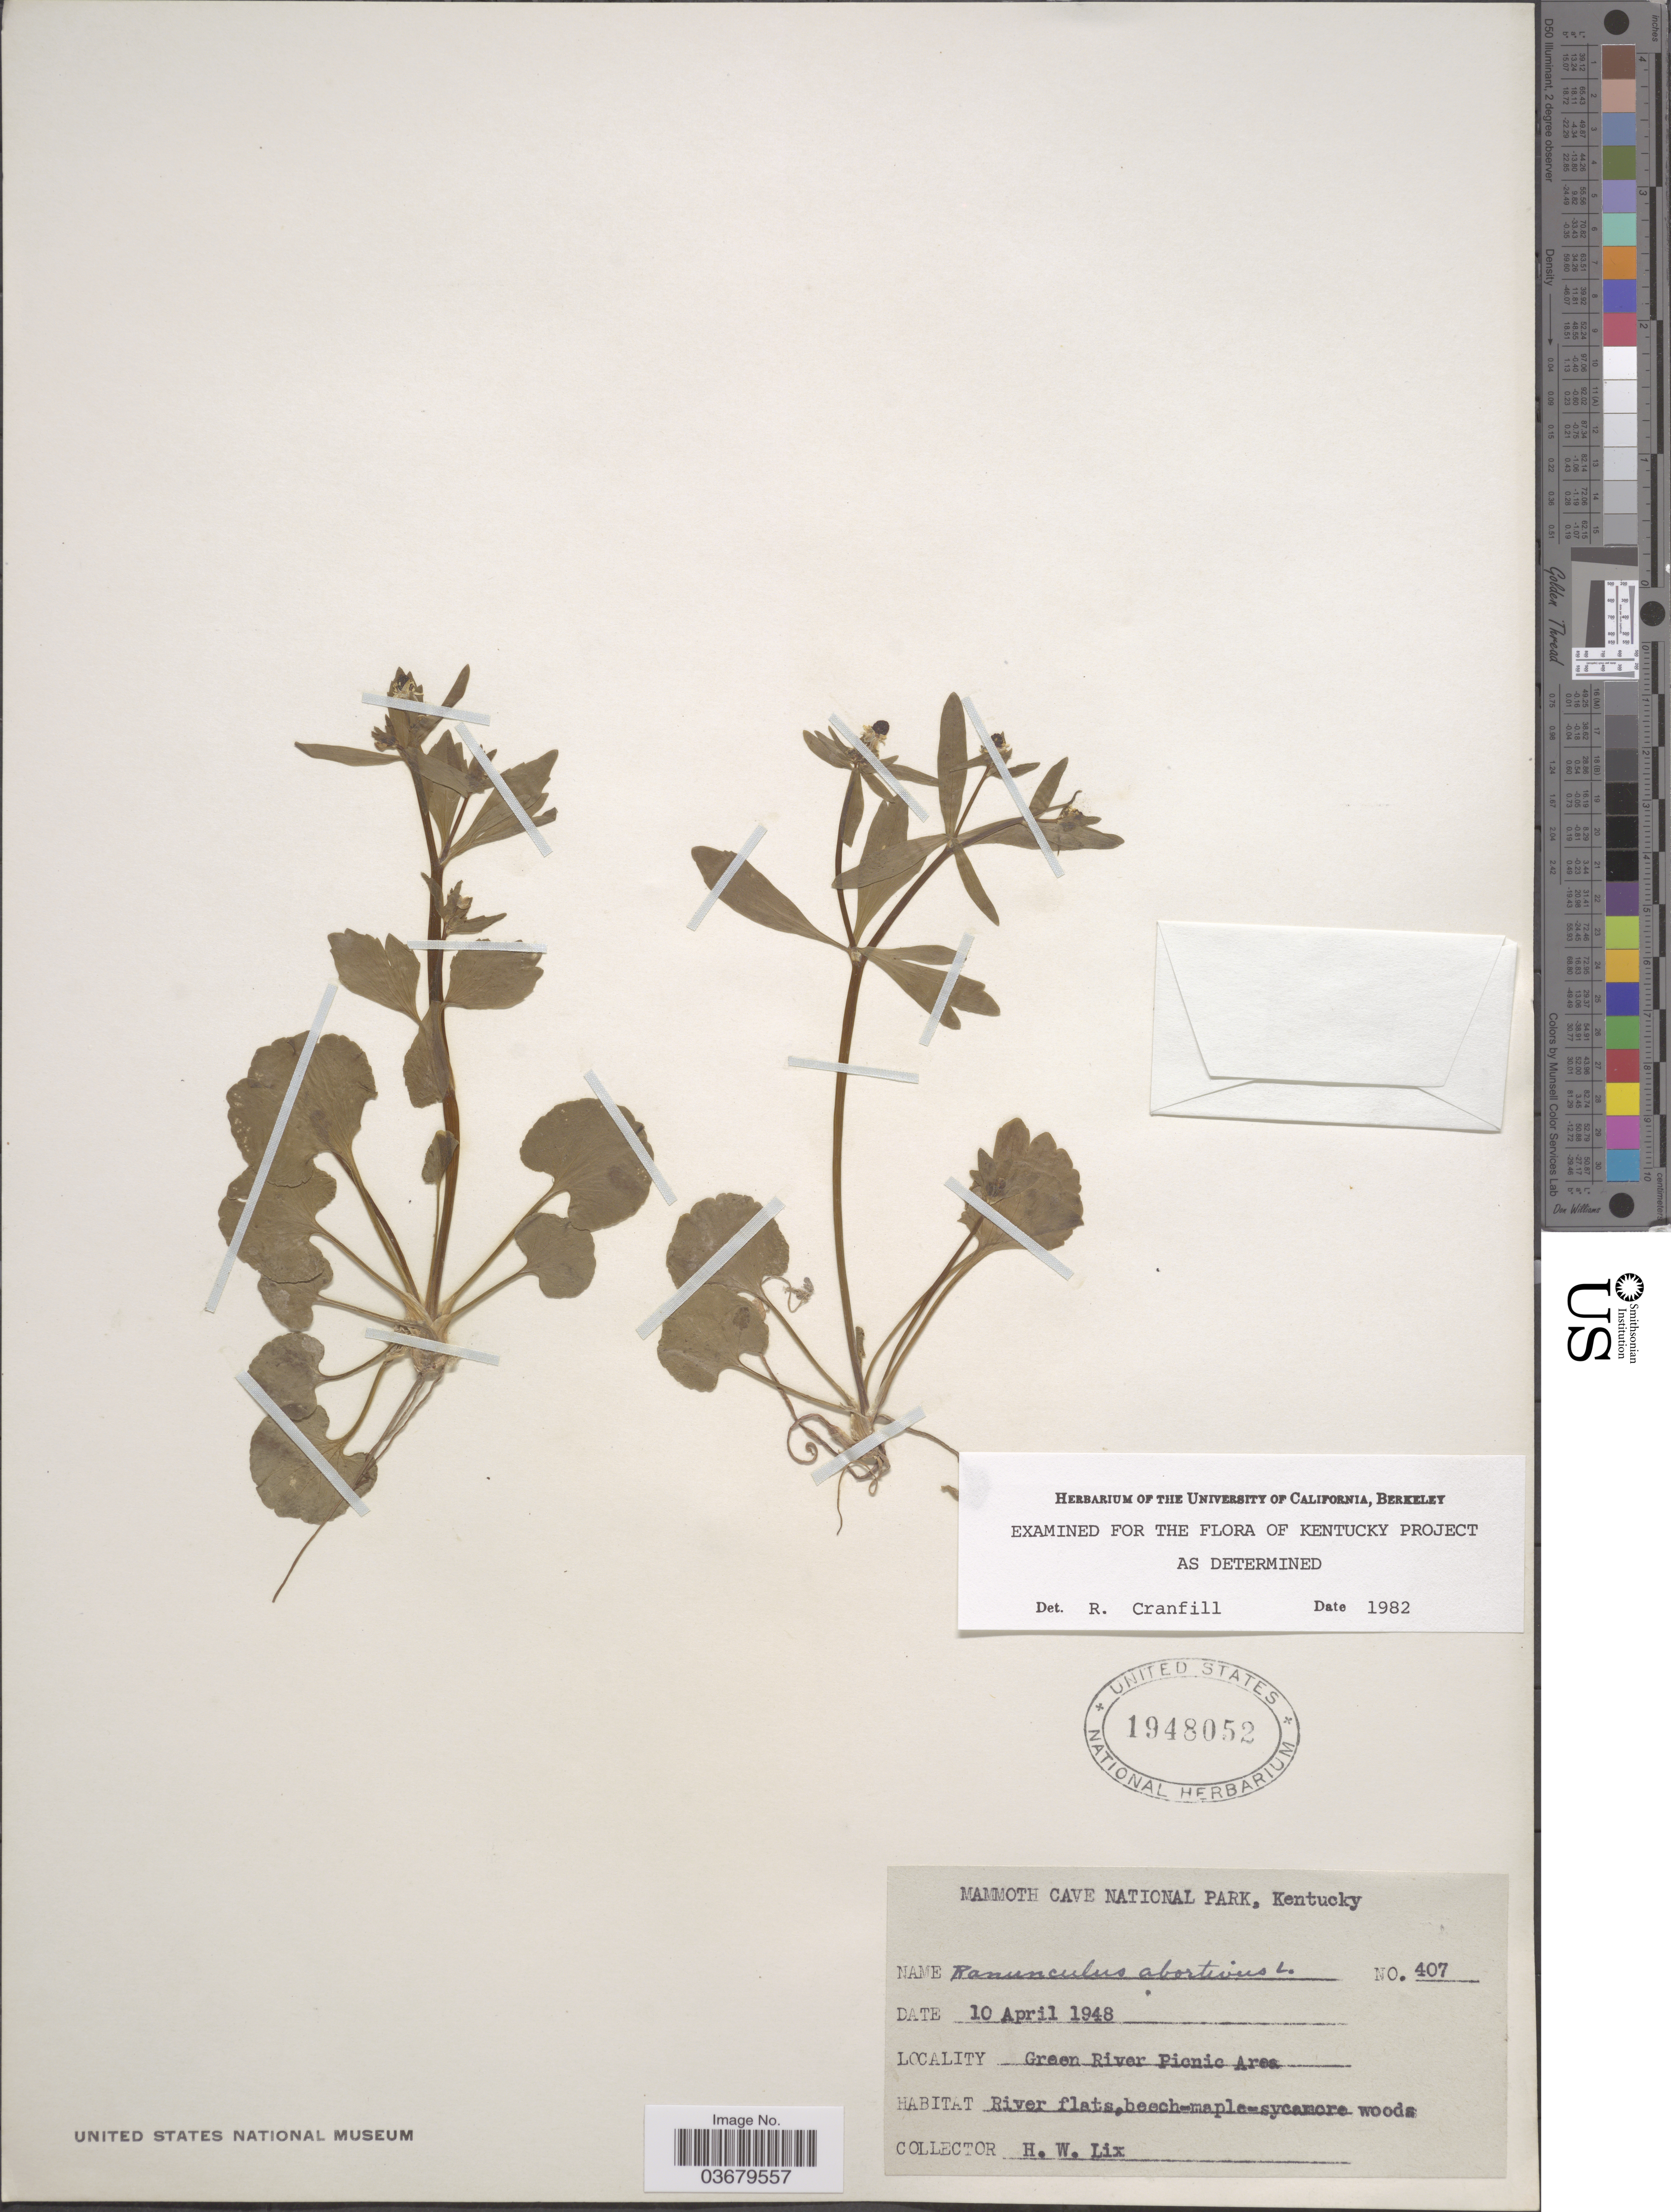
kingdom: Plantae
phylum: Tracheophyta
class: Magnoliopsida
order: Ranunculales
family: Ranunculaceae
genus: Ranunculus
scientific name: Ranunculus abortivus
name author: L.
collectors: H. W. Lix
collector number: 407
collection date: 1948-04-10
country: United States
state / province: Kentucky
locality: Mammoth Cave National Park. Green River Picnic Area.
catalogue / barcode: US 1948052